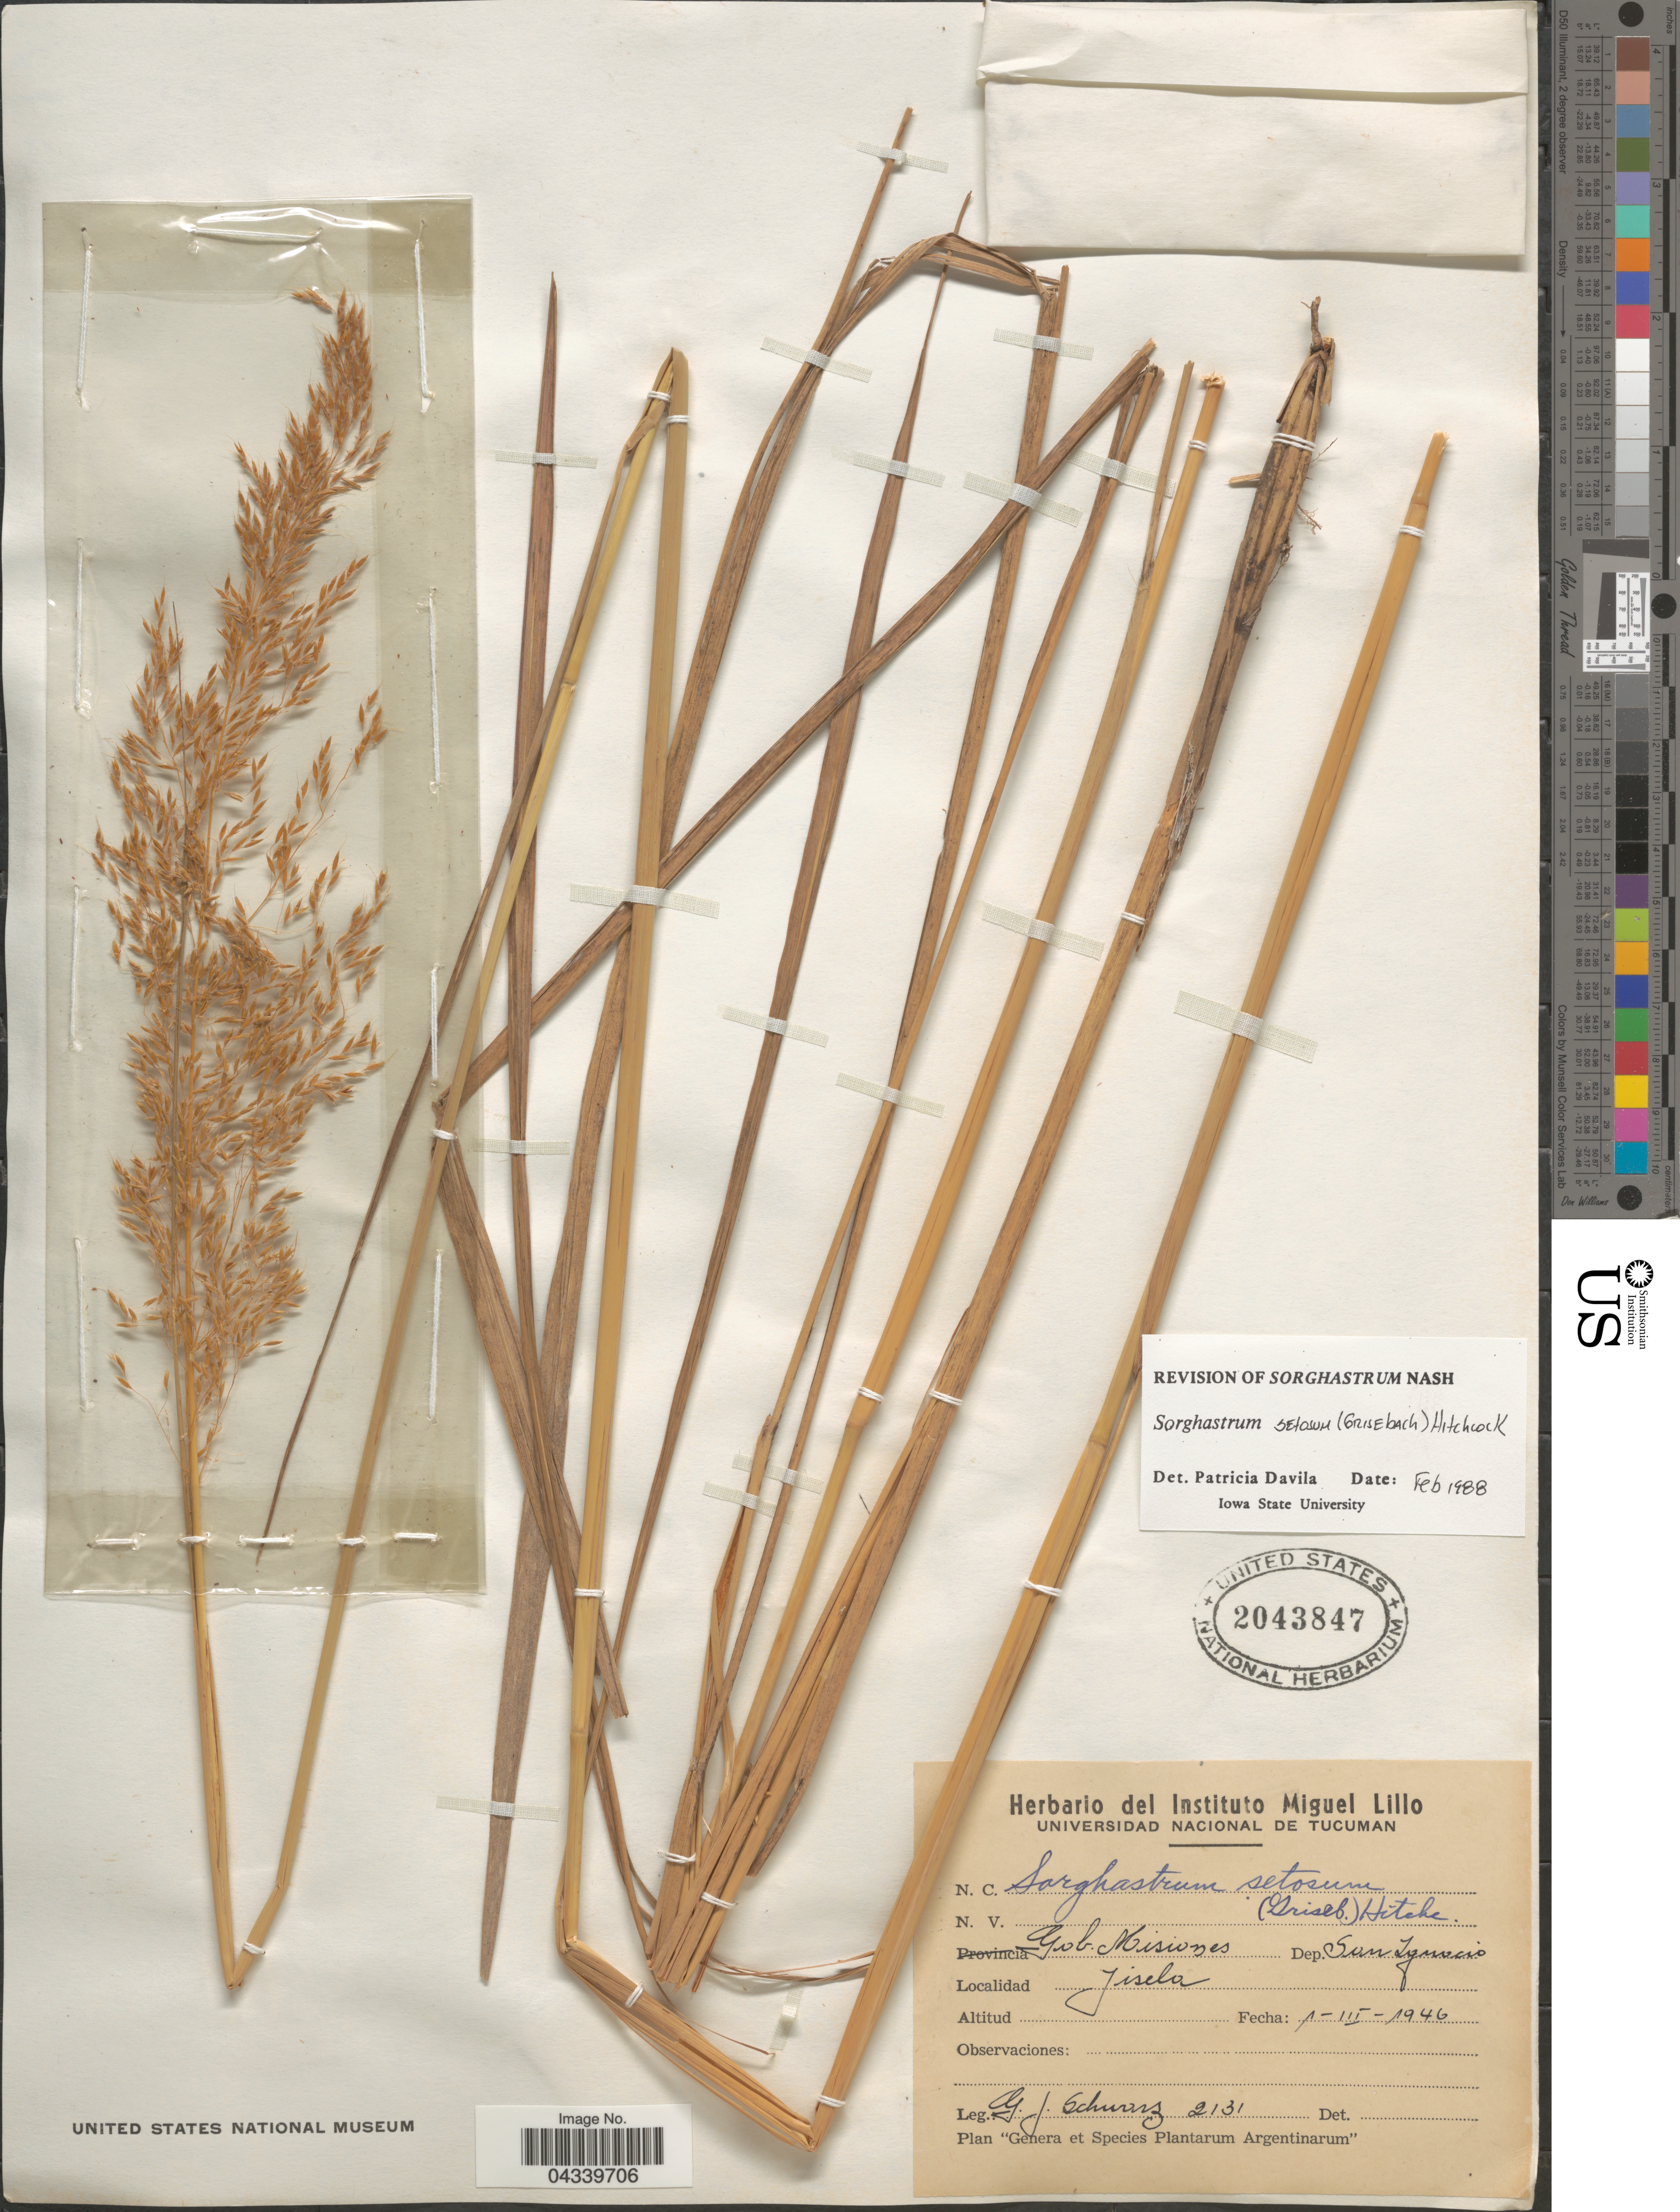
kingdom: Plantae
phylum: Tracheophyta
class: Liliopsida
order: Poales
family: Poaceae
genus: Sorghastrum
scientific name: Sorghastrum setosum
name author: (Griseb.) Hitchc.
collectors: G. J. Schwarz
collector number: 2131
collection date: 1946-03-01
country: Argentina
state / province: Misiones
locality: Gob. Misiones. Dep. San Ignacio. Jisela.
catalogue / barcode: US 2043847